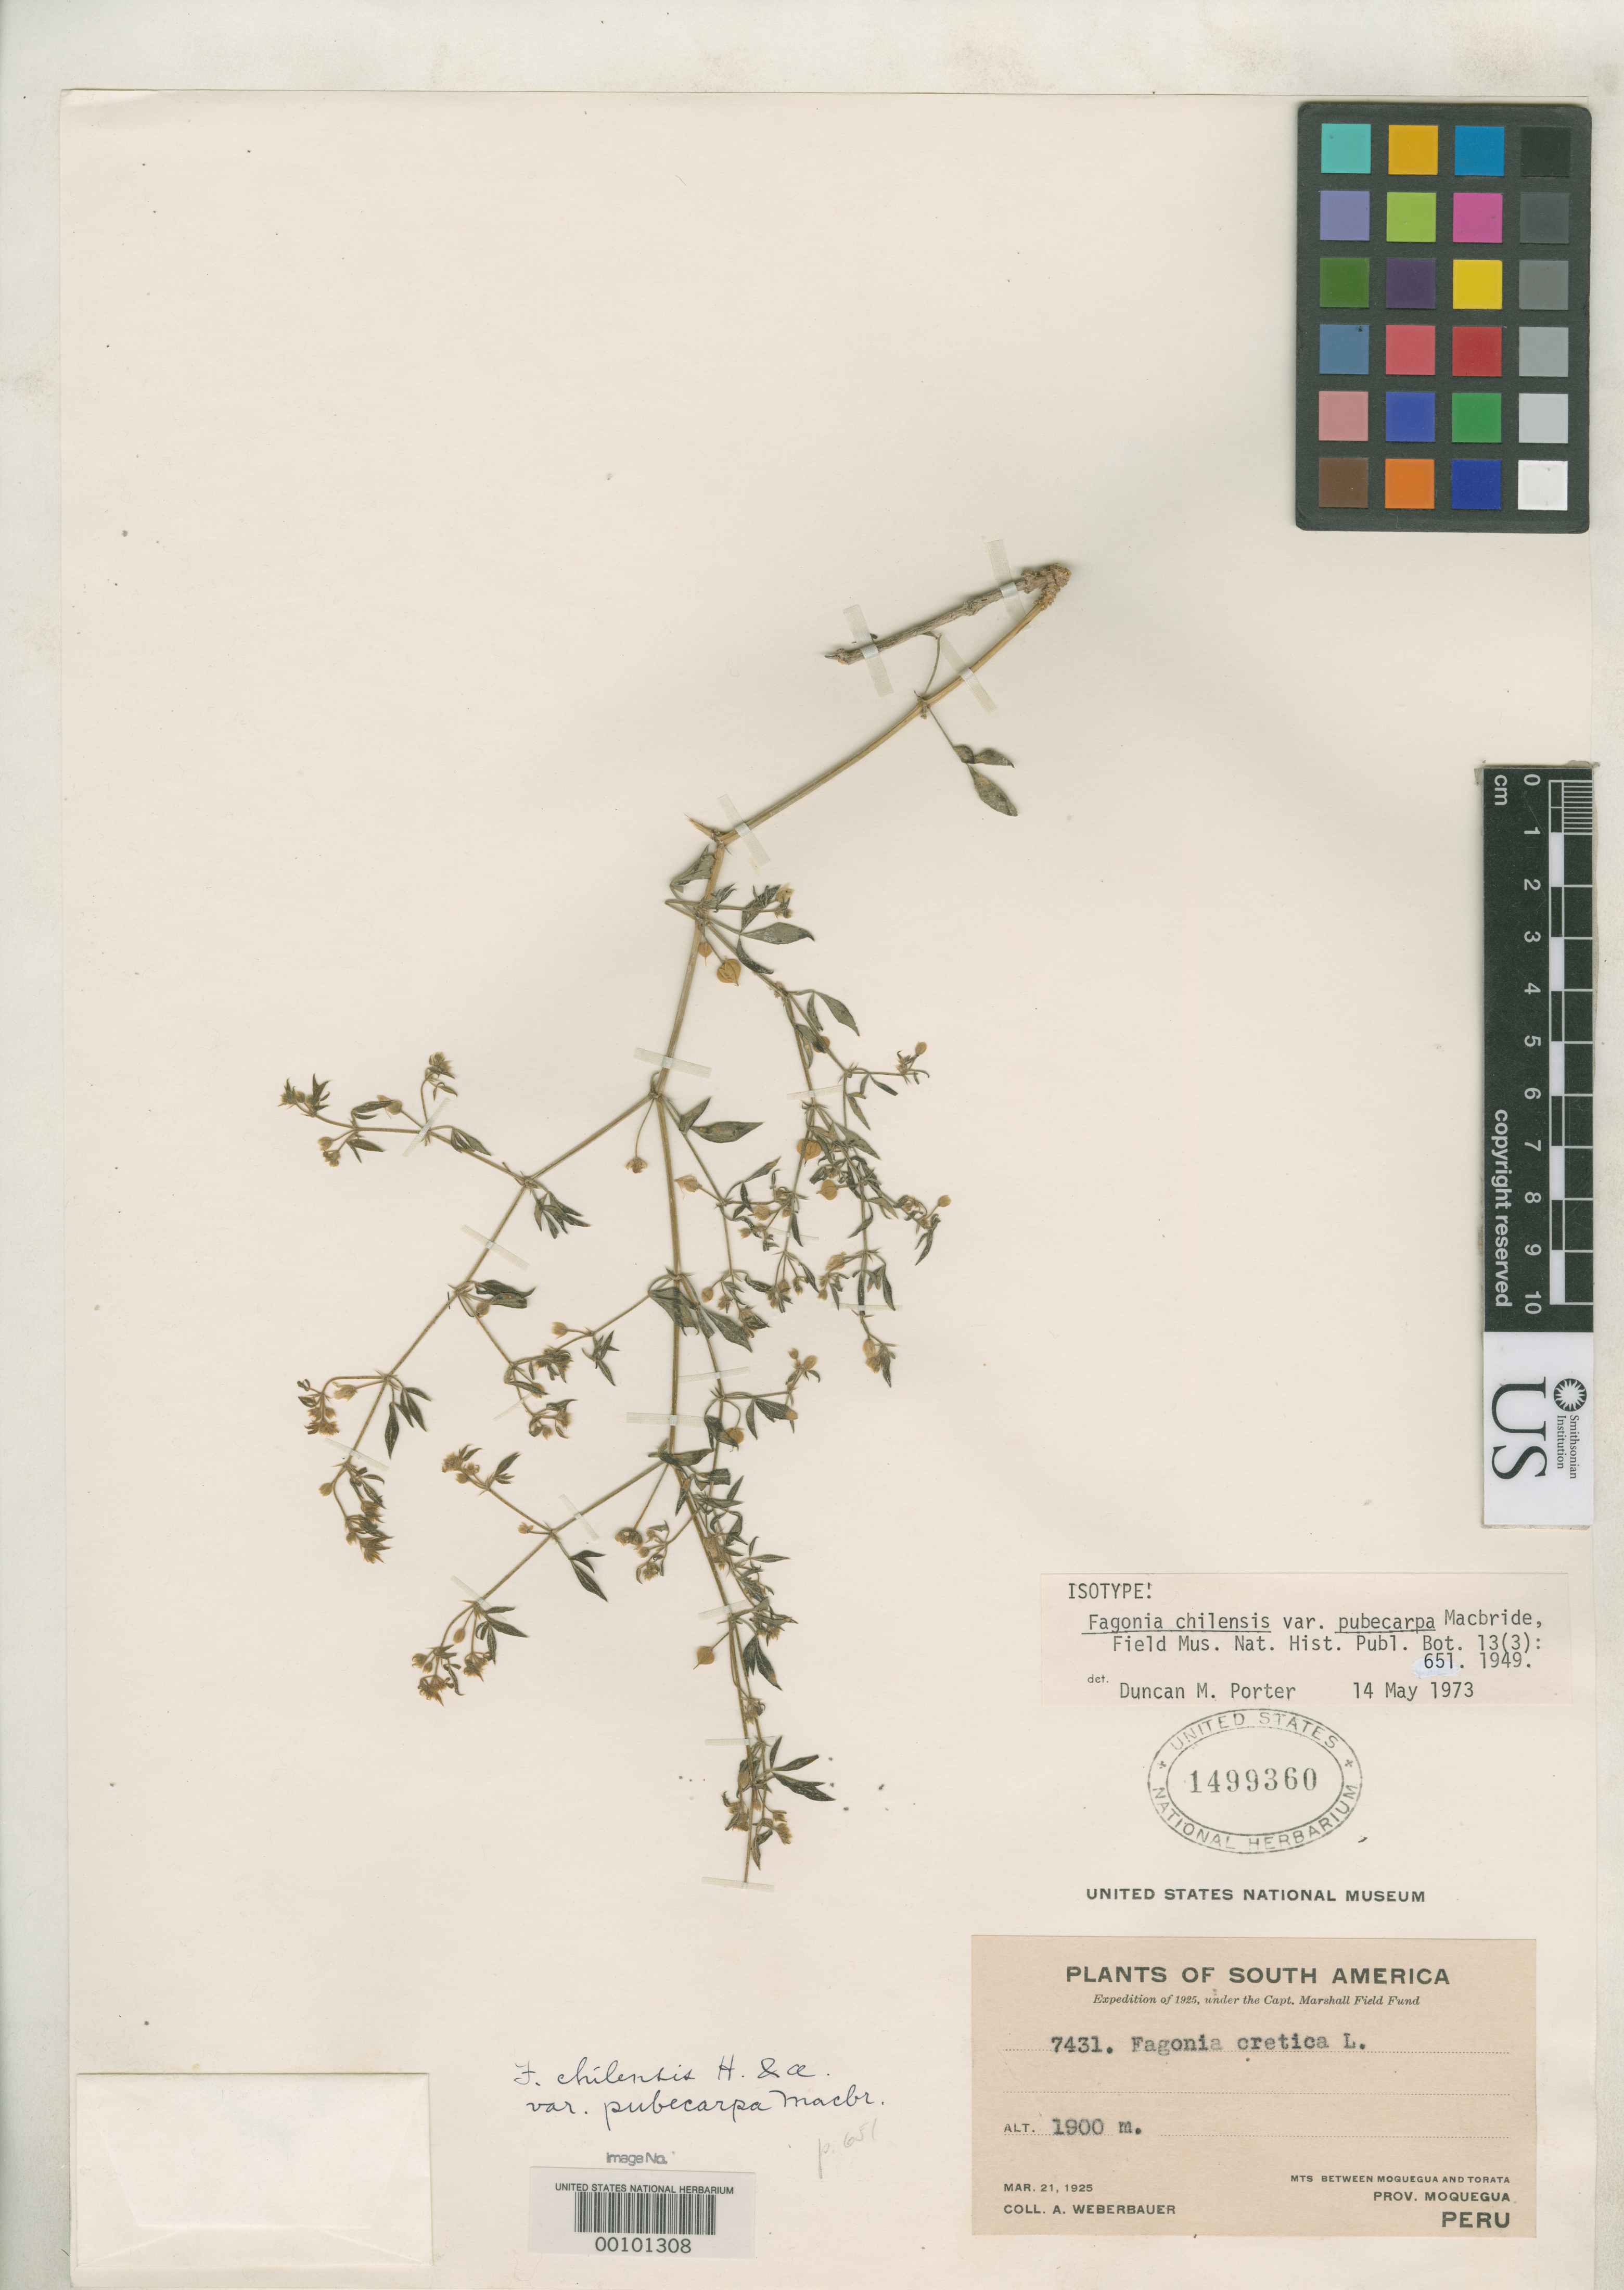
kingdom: Plantae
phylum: Tracheophyta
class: Magnoliopsida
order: Zygophyllales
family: Zygophyllaceae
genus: Fagonia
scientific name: Fagonia chilensis var. pubecarpa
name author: J.F. Macbr.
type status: Isotype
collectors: A. Weberbauer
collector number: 7431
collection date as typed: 21 Mar 1925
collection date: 1925-03-21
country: Peru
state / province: Moquegua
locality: Mts. between Moquegua and Torata.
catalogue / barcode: US 1499360